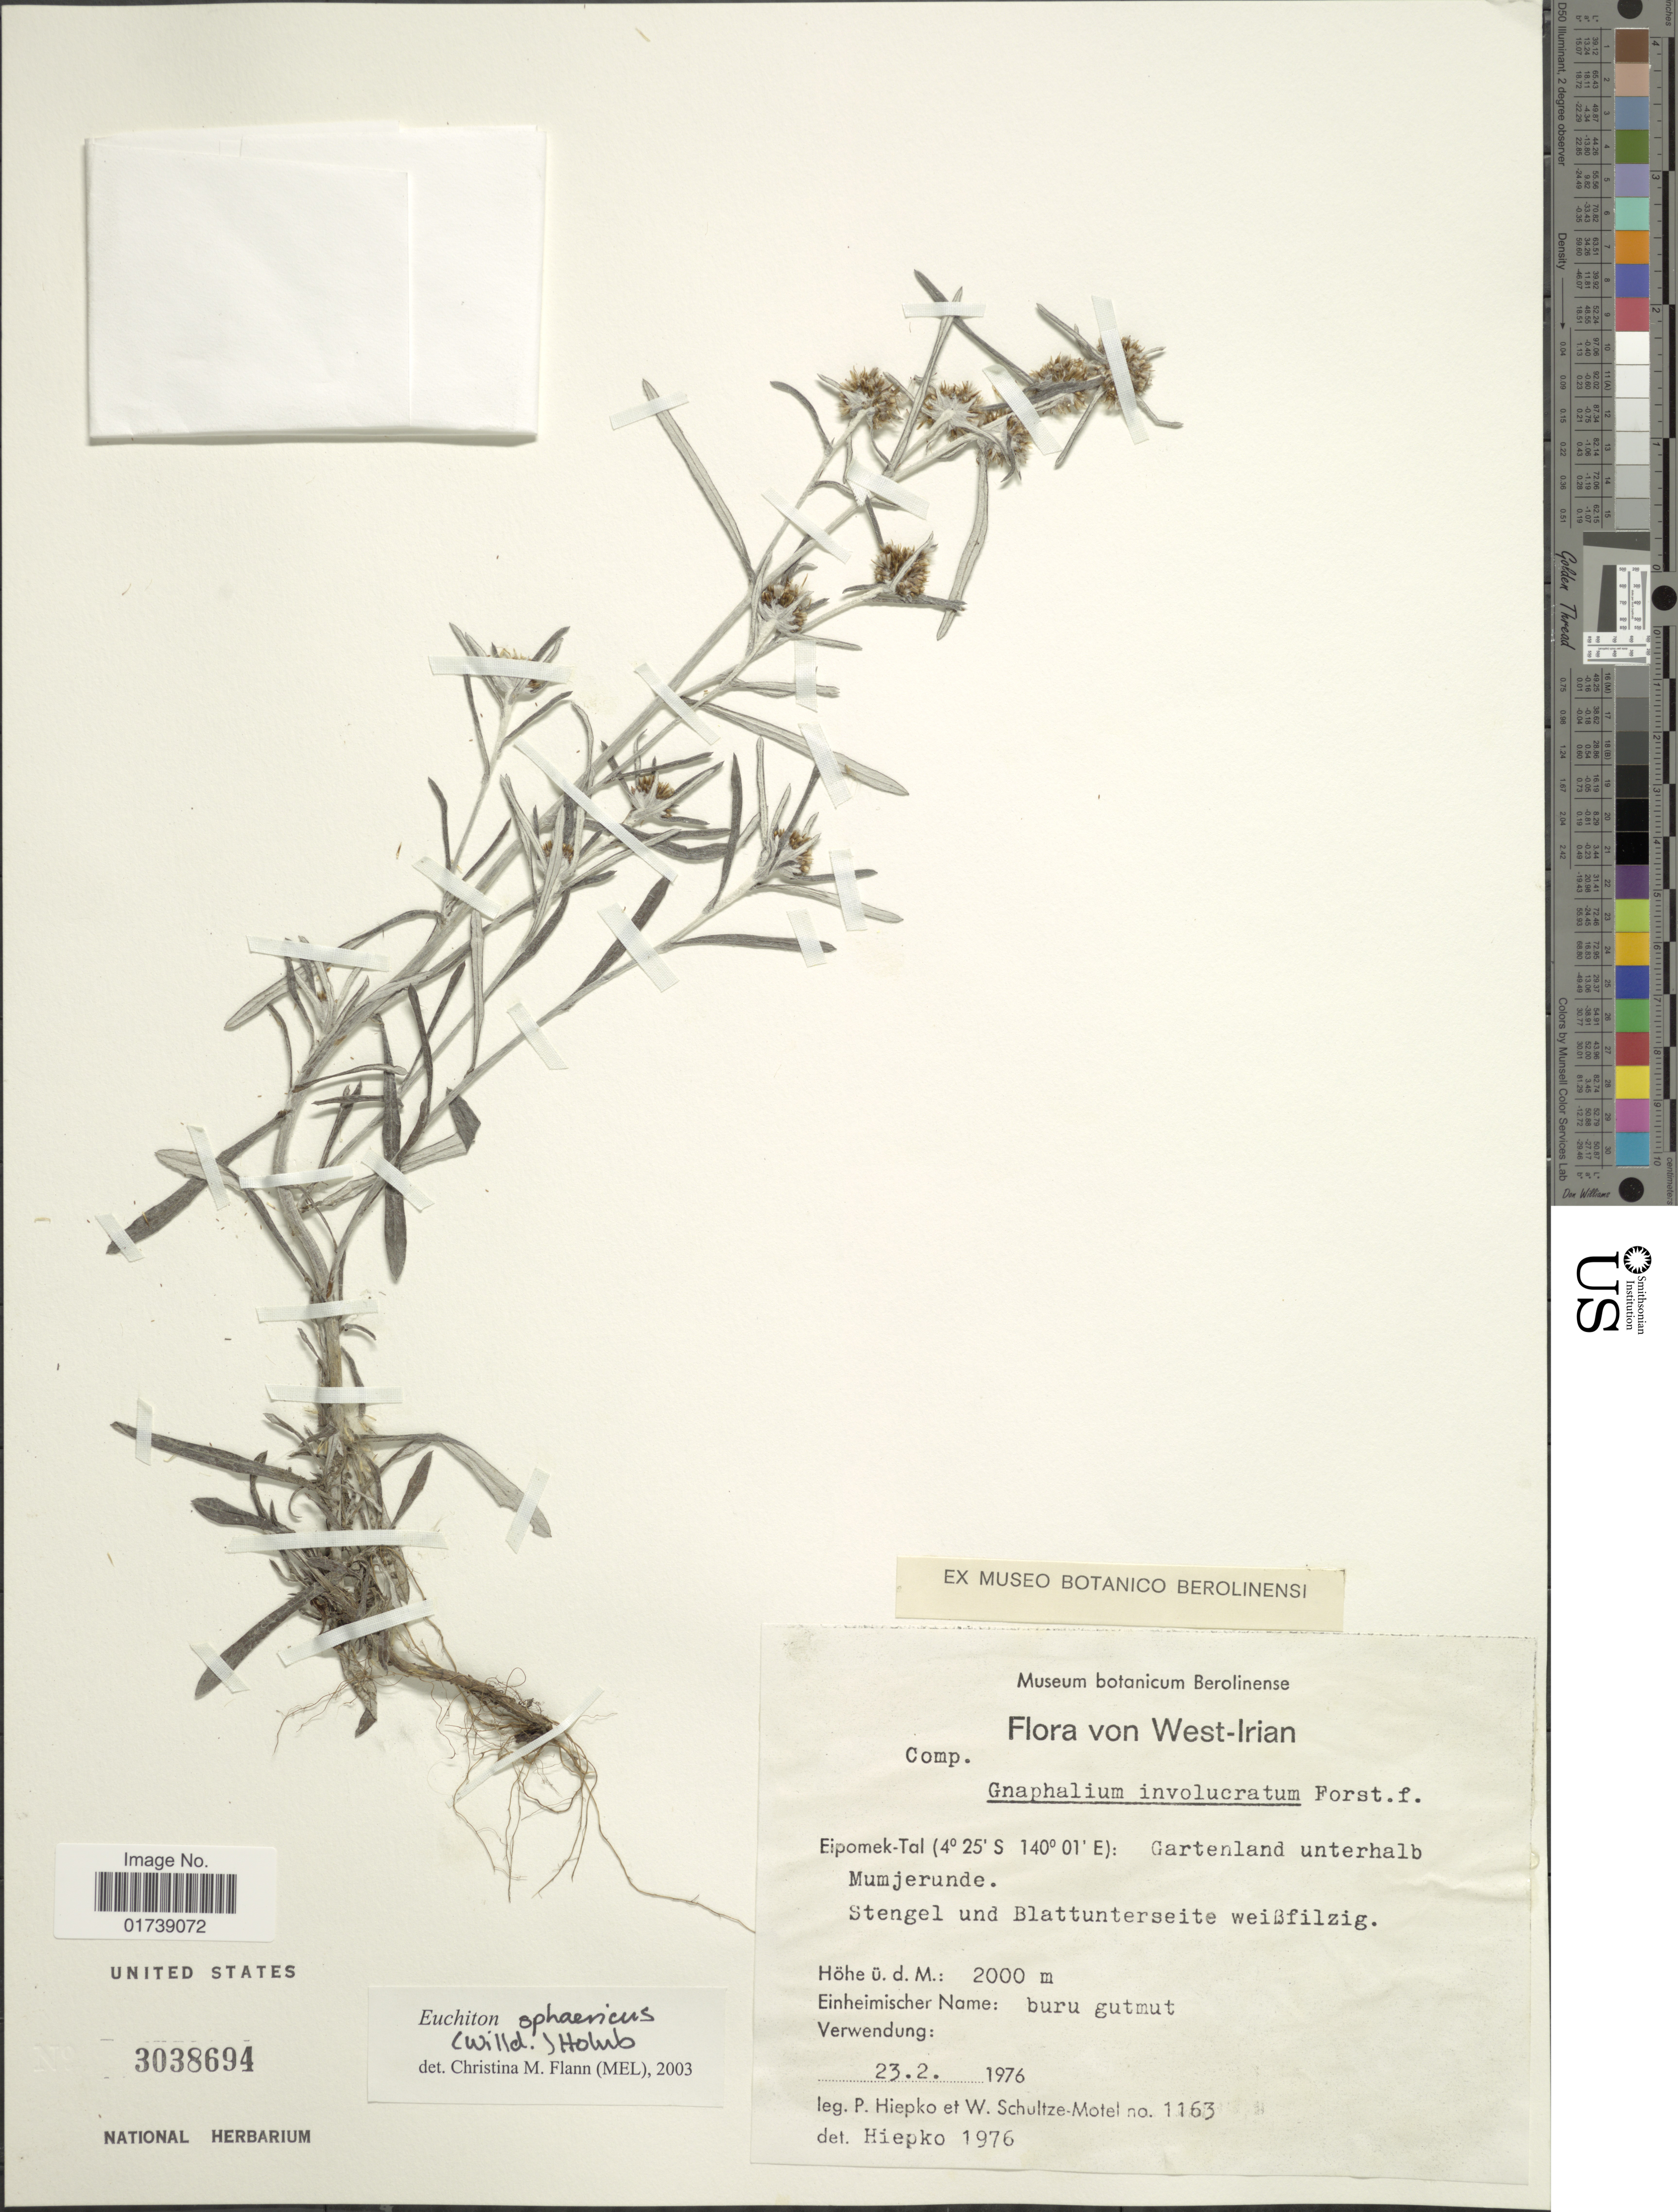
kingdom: Plantae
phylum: Tracheophyta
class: Magnoliopsida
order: Asterales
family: Asteraceae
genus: Euchiton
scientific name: Euchiton sphaericus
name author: (Willd.) Holub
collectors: P. H. Hiepko & W. Schultze-Motel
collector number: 1163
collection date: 1976-02-23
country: Indonesia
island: New Guinea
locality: West-Irian, Eipomek-Tal, Gartenland unterhalb Mumjerunde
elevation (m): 2000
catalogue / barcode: US 3038694